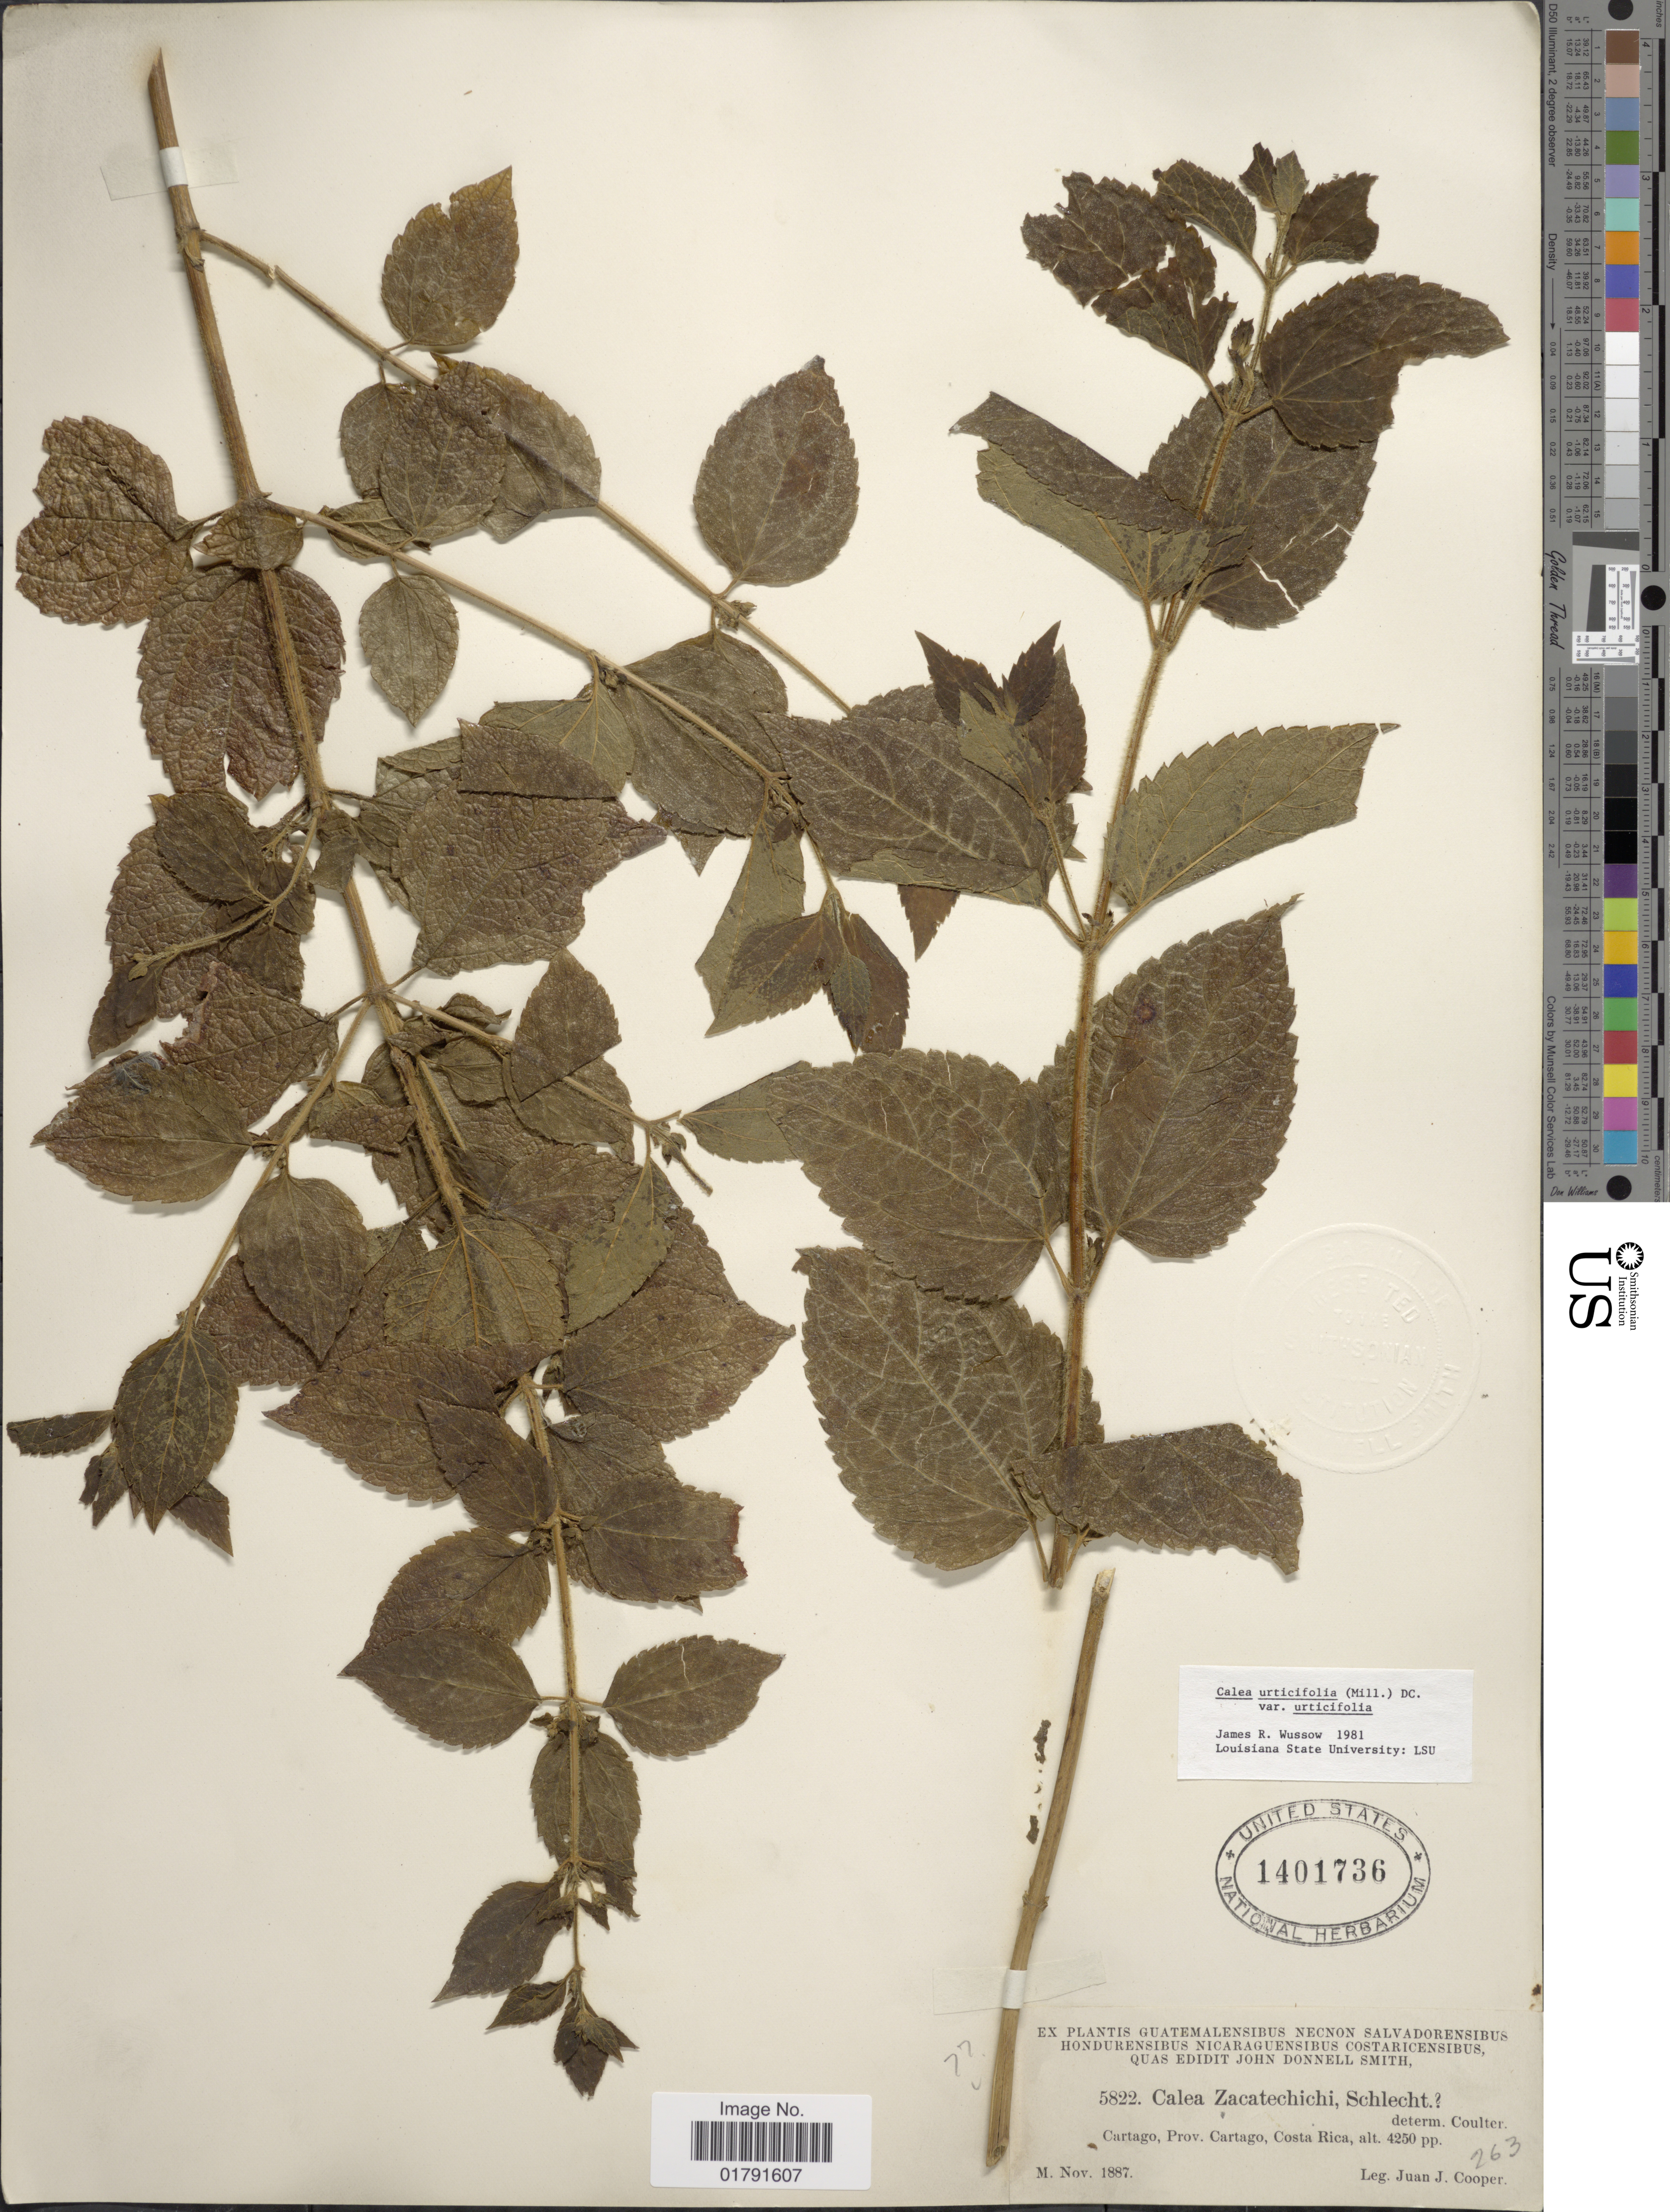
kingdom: Plantae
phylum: Tracheophyta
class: Magnoliopsida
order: Asterales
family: Asteraceae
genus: Calea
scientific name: Calea urticifolia var. urticifolia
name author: (Mill.) DC.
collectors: J. J. Cooper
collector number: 5822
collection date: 1887-11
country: Costa Rica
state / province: Cartago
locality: Cartago.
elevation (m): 1295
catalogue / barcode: US 1401736